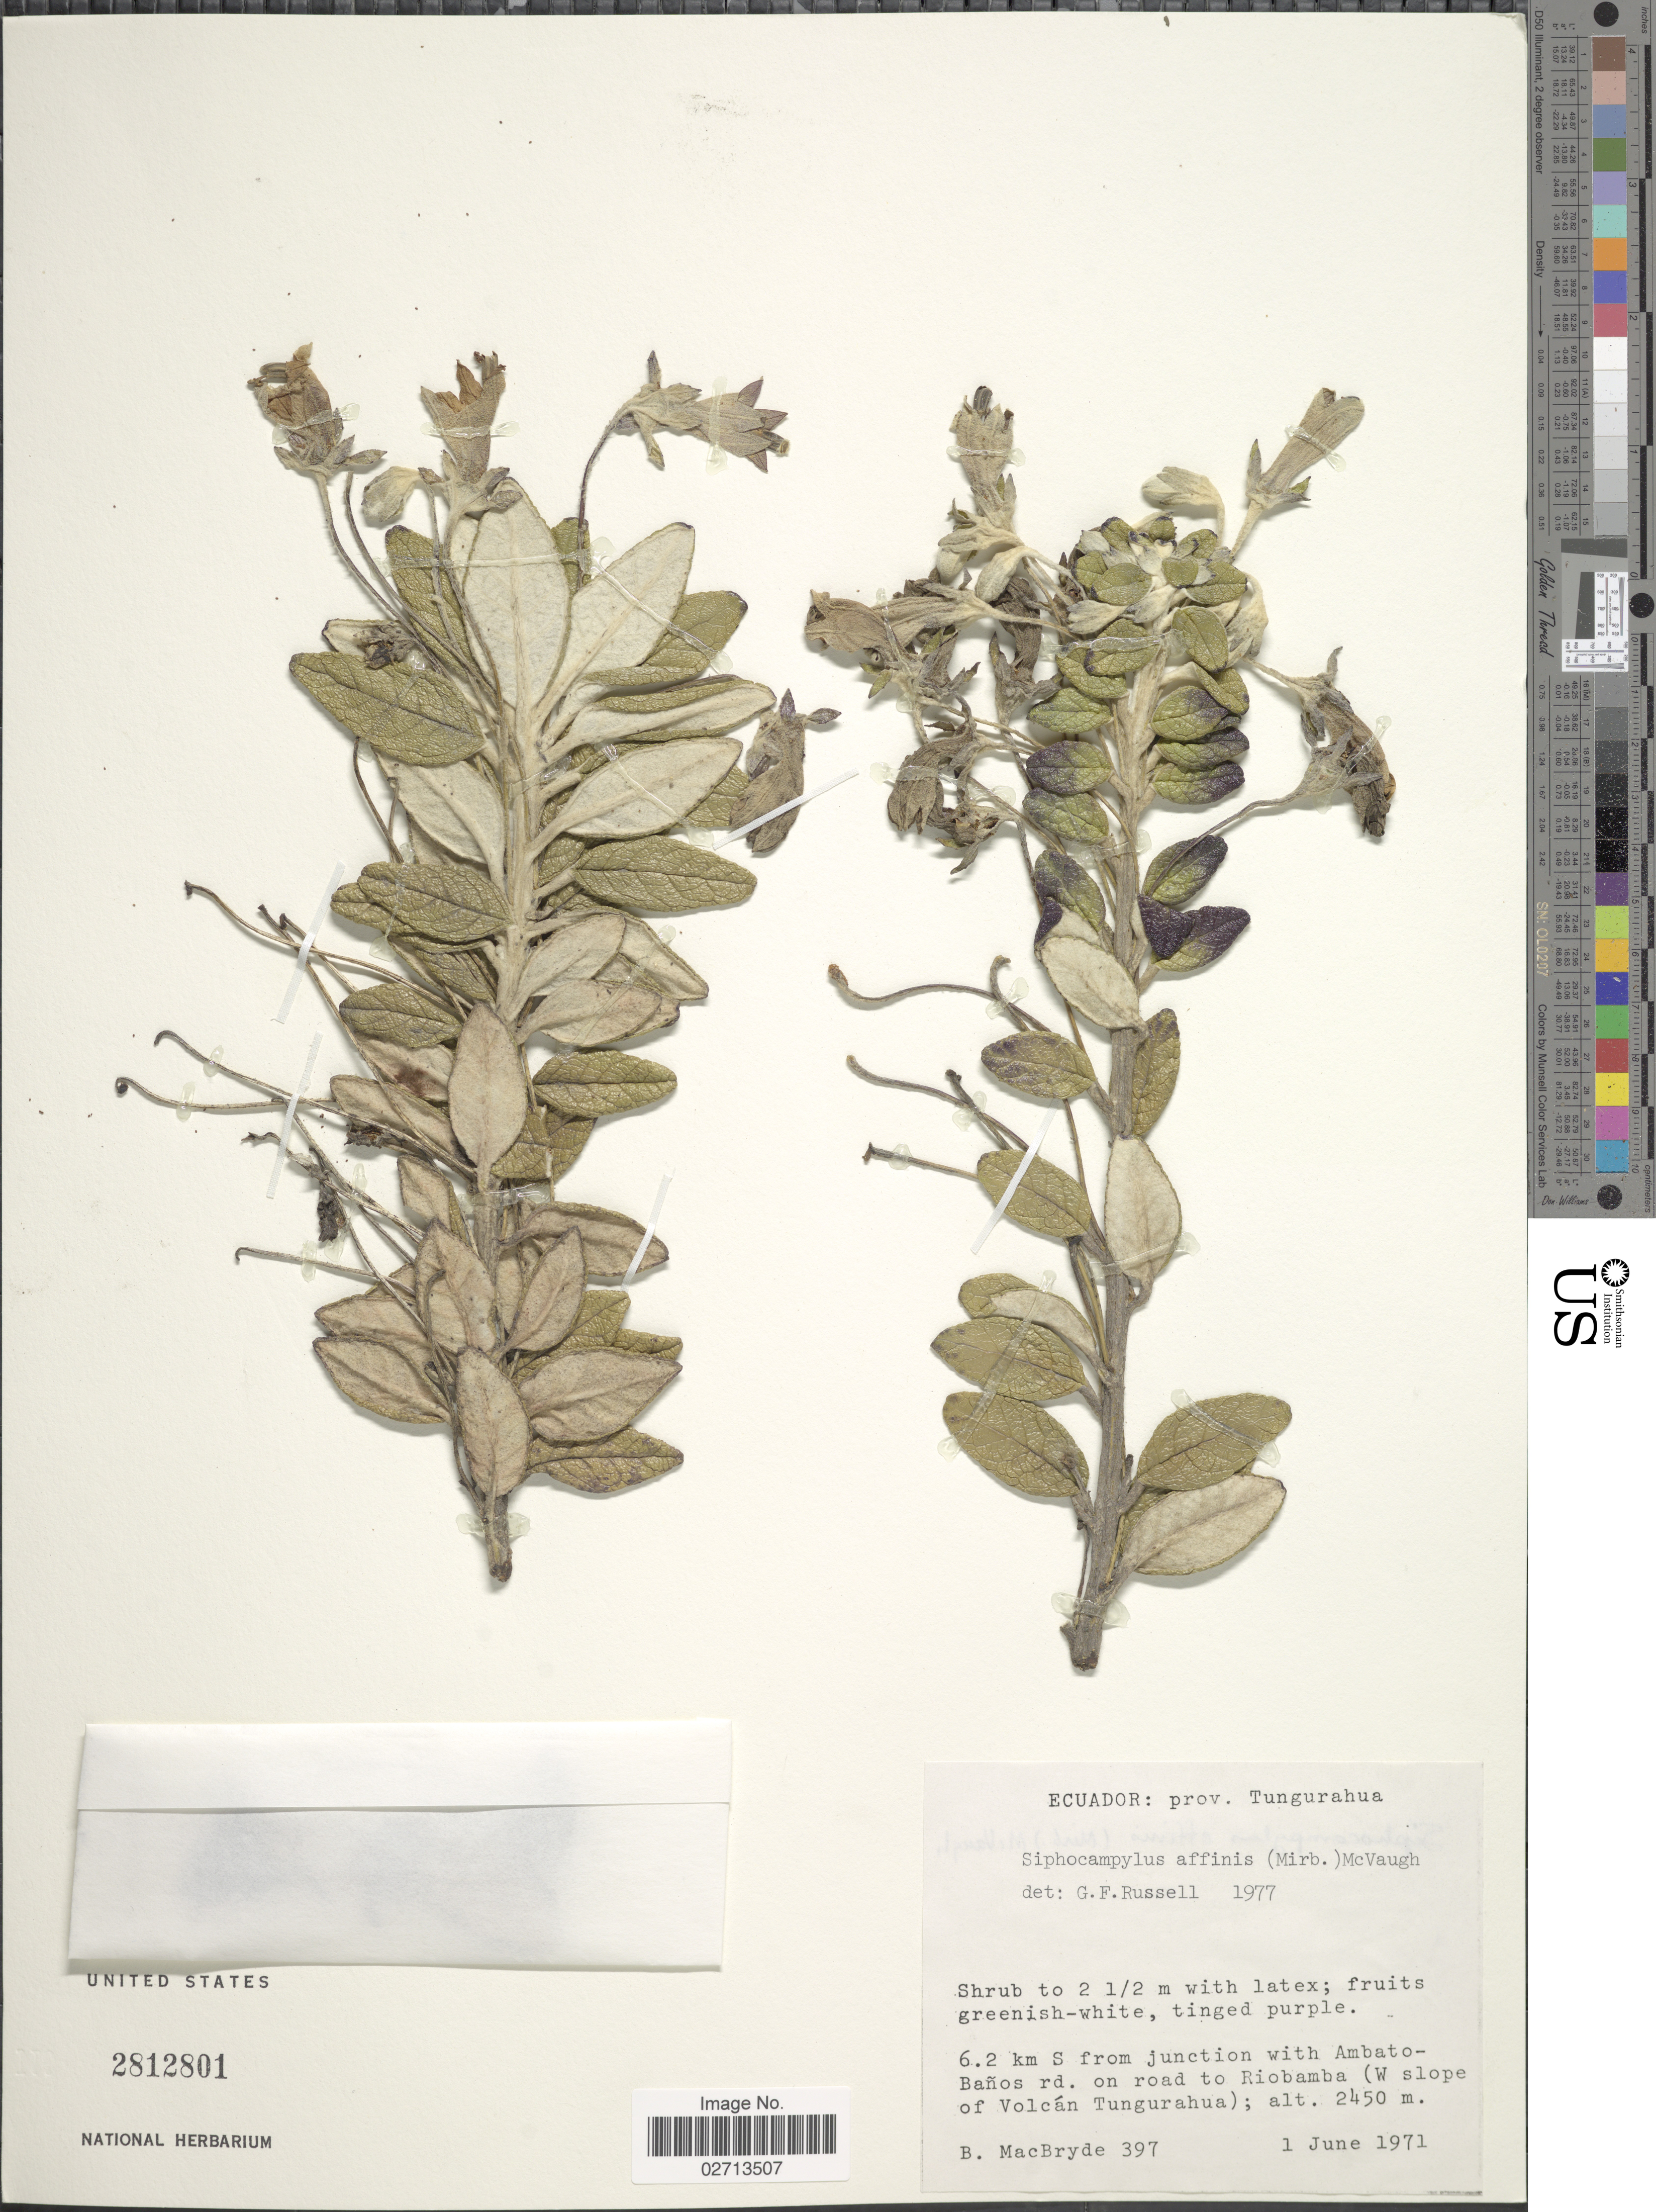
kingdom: Plantae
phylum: Tracheophyta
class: Magnoliopsida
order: Asterales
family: Campanulaceae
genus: Siphocampylus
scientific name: Siphocampylus affinis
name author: (Mirb.) McVaugh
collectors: B. MacBryde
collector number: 397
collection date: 1971-06-01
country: Ecuador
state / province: Tungurahua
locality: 6.2 km S from junction with Ambato Banos rd. On road to Riobamba (W slope of Volcan Tungurahua)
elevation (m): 2450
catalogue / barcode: US 2812801